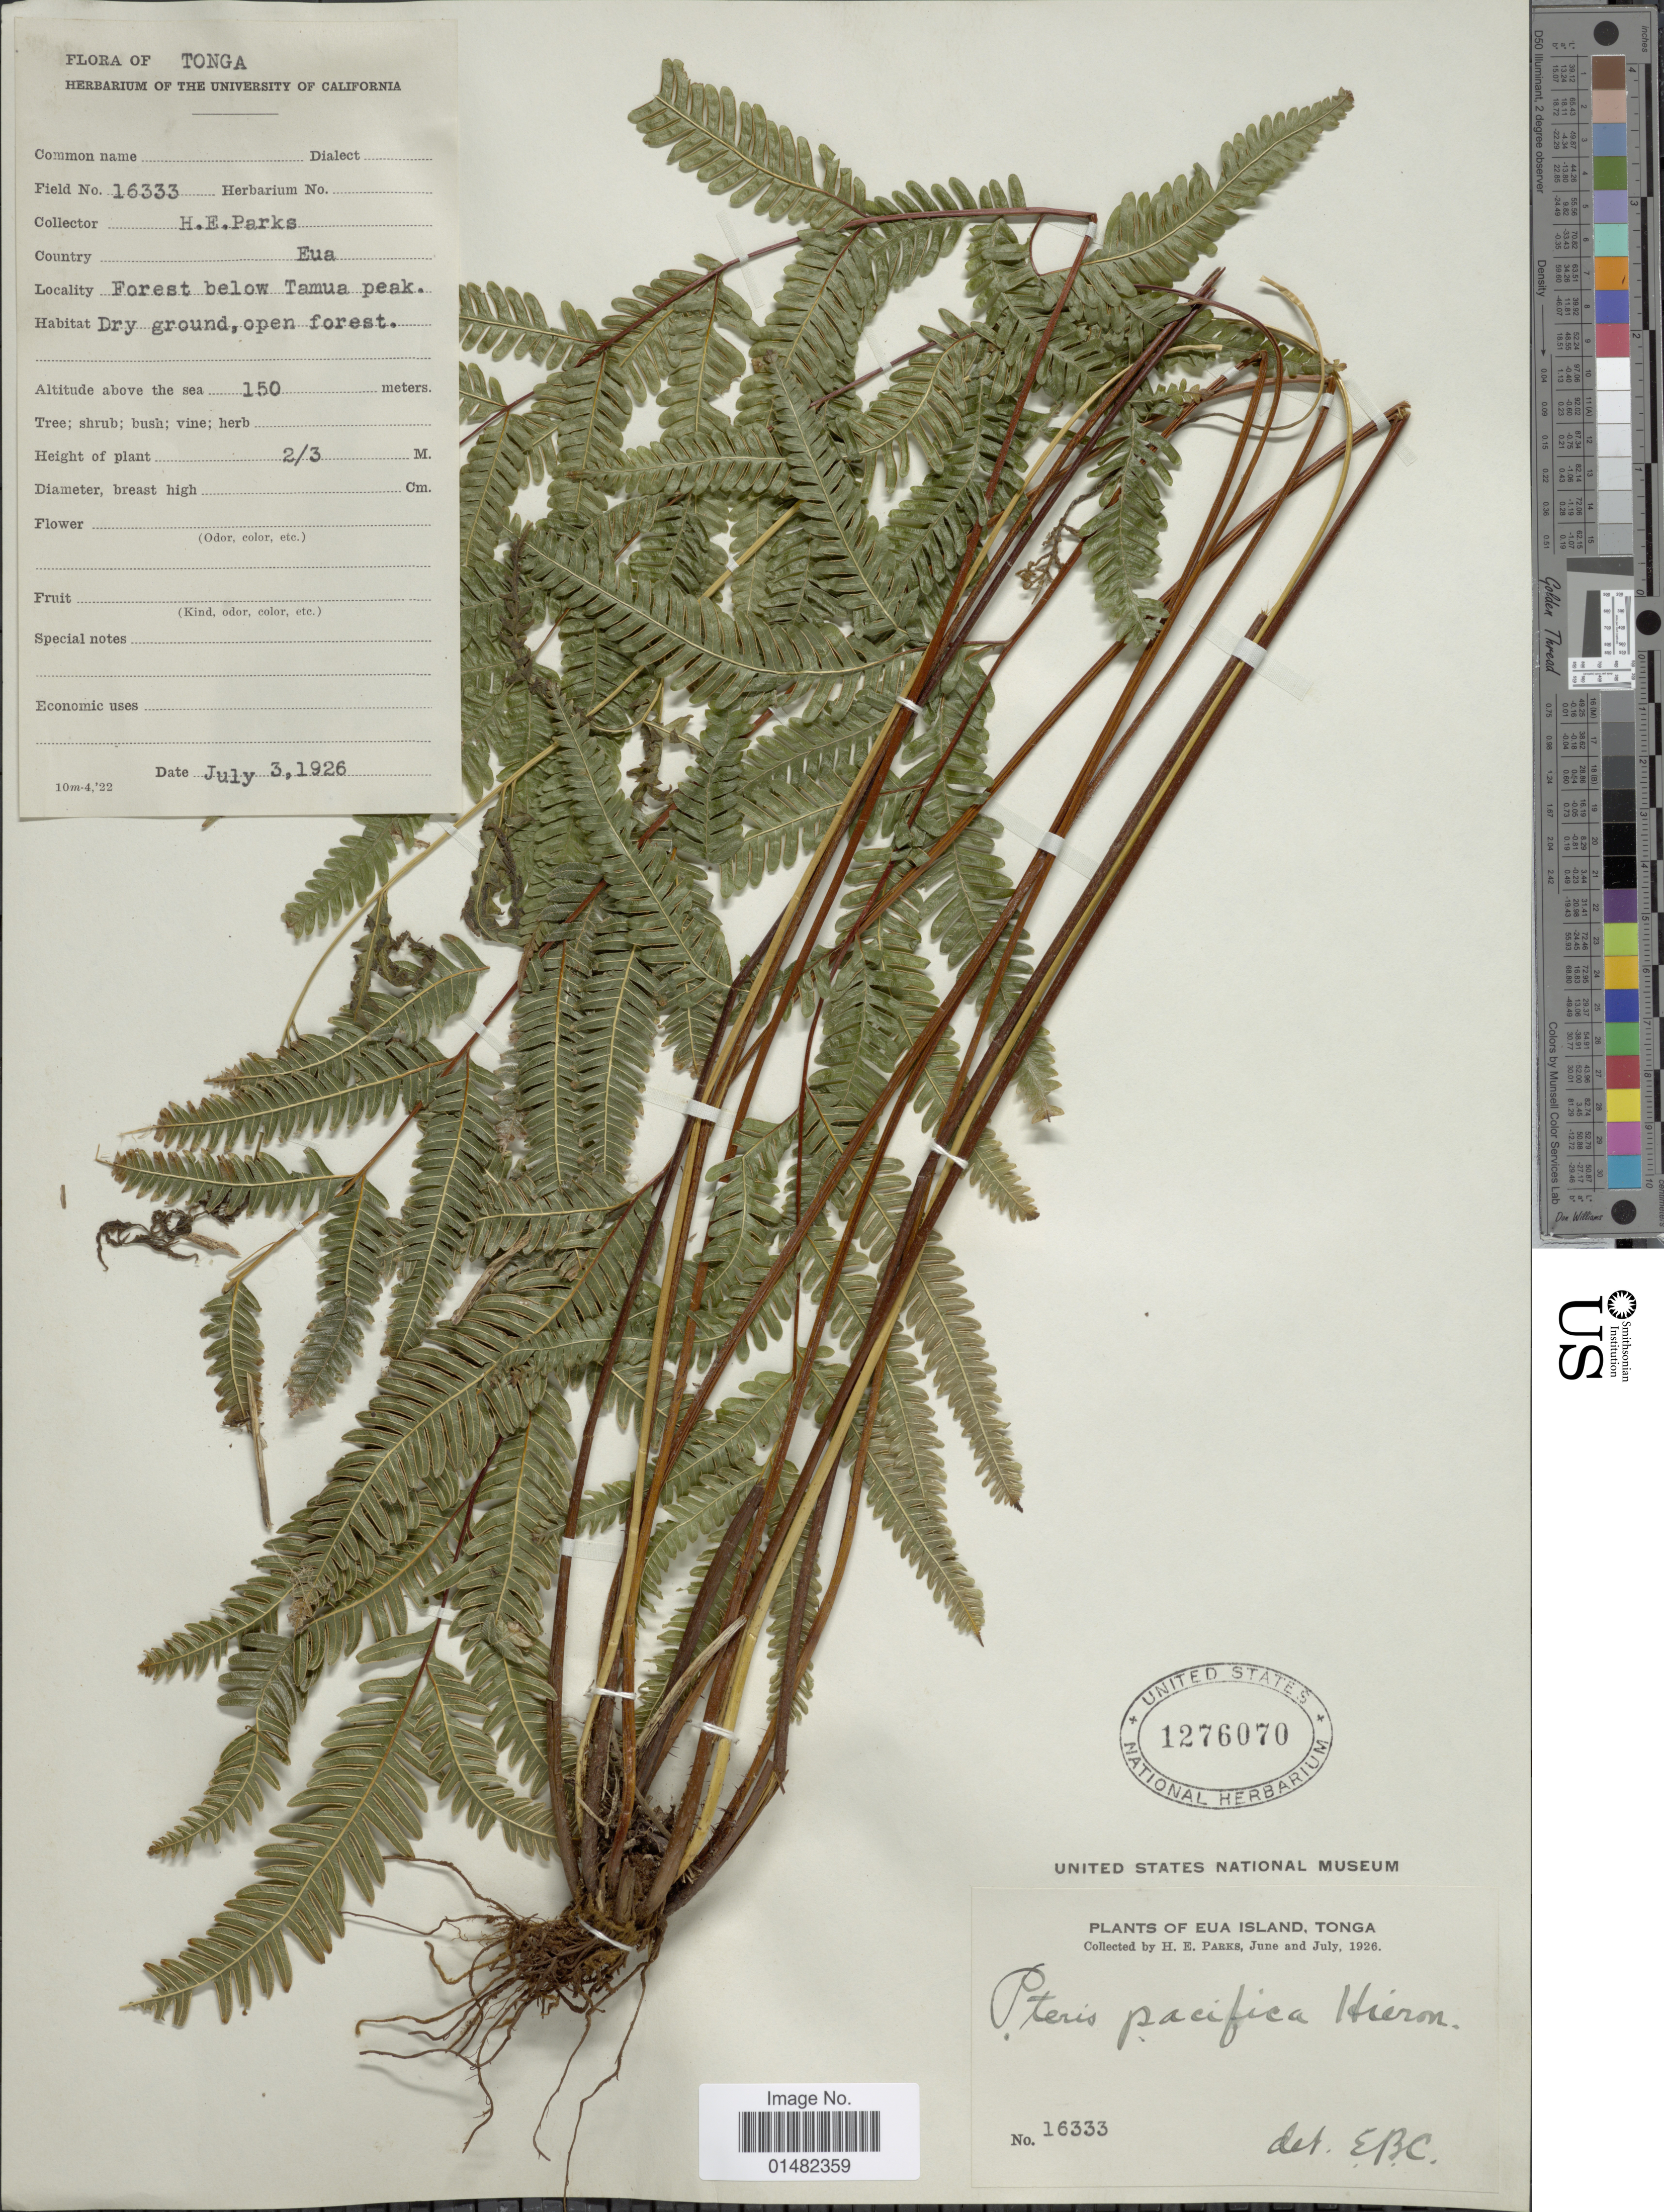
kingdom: Plantae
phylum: Tracheophyta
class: Polypodiopsida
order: Polypodiales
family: Pteridaceae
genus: Pteris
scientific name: Pteris pacifica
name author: Hieron.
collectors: H. E. Parks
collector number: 16333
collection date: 1926-07-03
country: Tonga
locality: Eua Island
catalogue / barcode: US 1276070